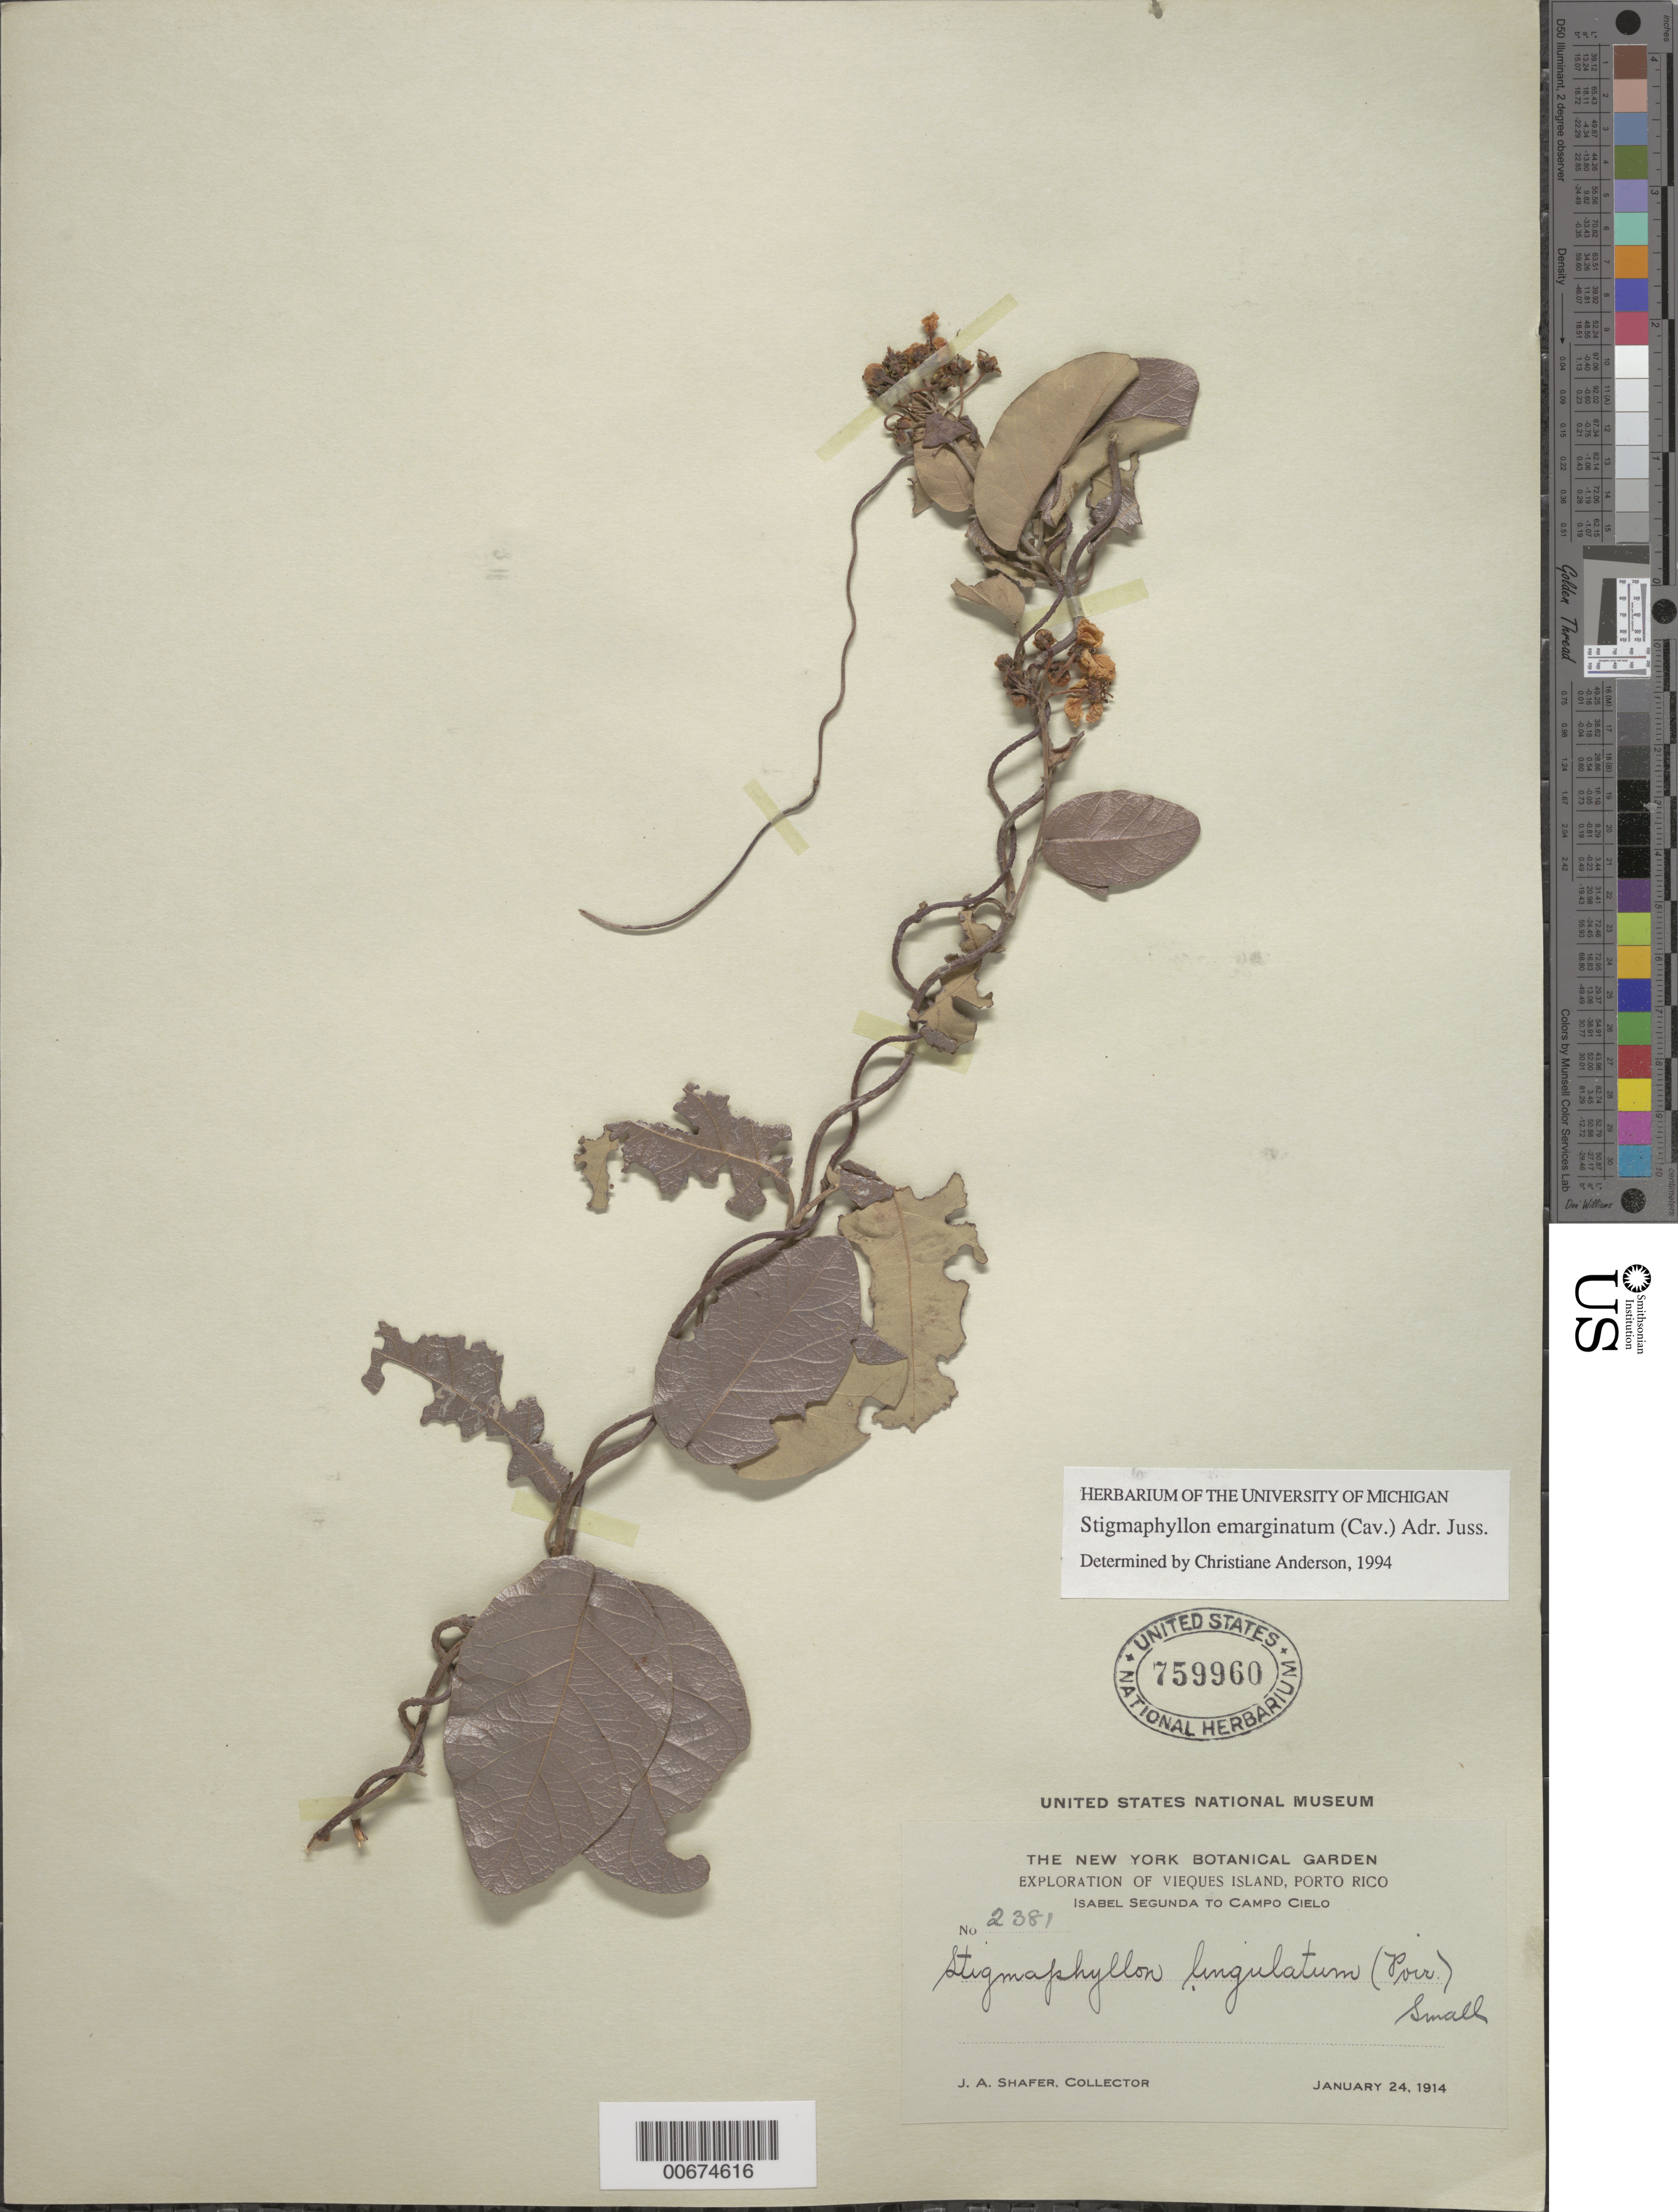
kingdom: Plantae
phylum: Tracheophyta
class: Magnoliopsida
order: Malpighiales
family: Malpighiaceae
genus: Stigmaphyllon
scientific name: Stigmaphyllon emarginatum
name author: (Cav.) A. Juss.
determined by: Anderson, C.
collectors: J. A. Shafer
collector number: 2381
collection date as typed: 24 Jan 1914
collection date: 1914-01-24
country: Puerto Rico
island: Vieques I.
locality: Isabel Segunda to Campo Cielo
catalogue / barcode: US 759960